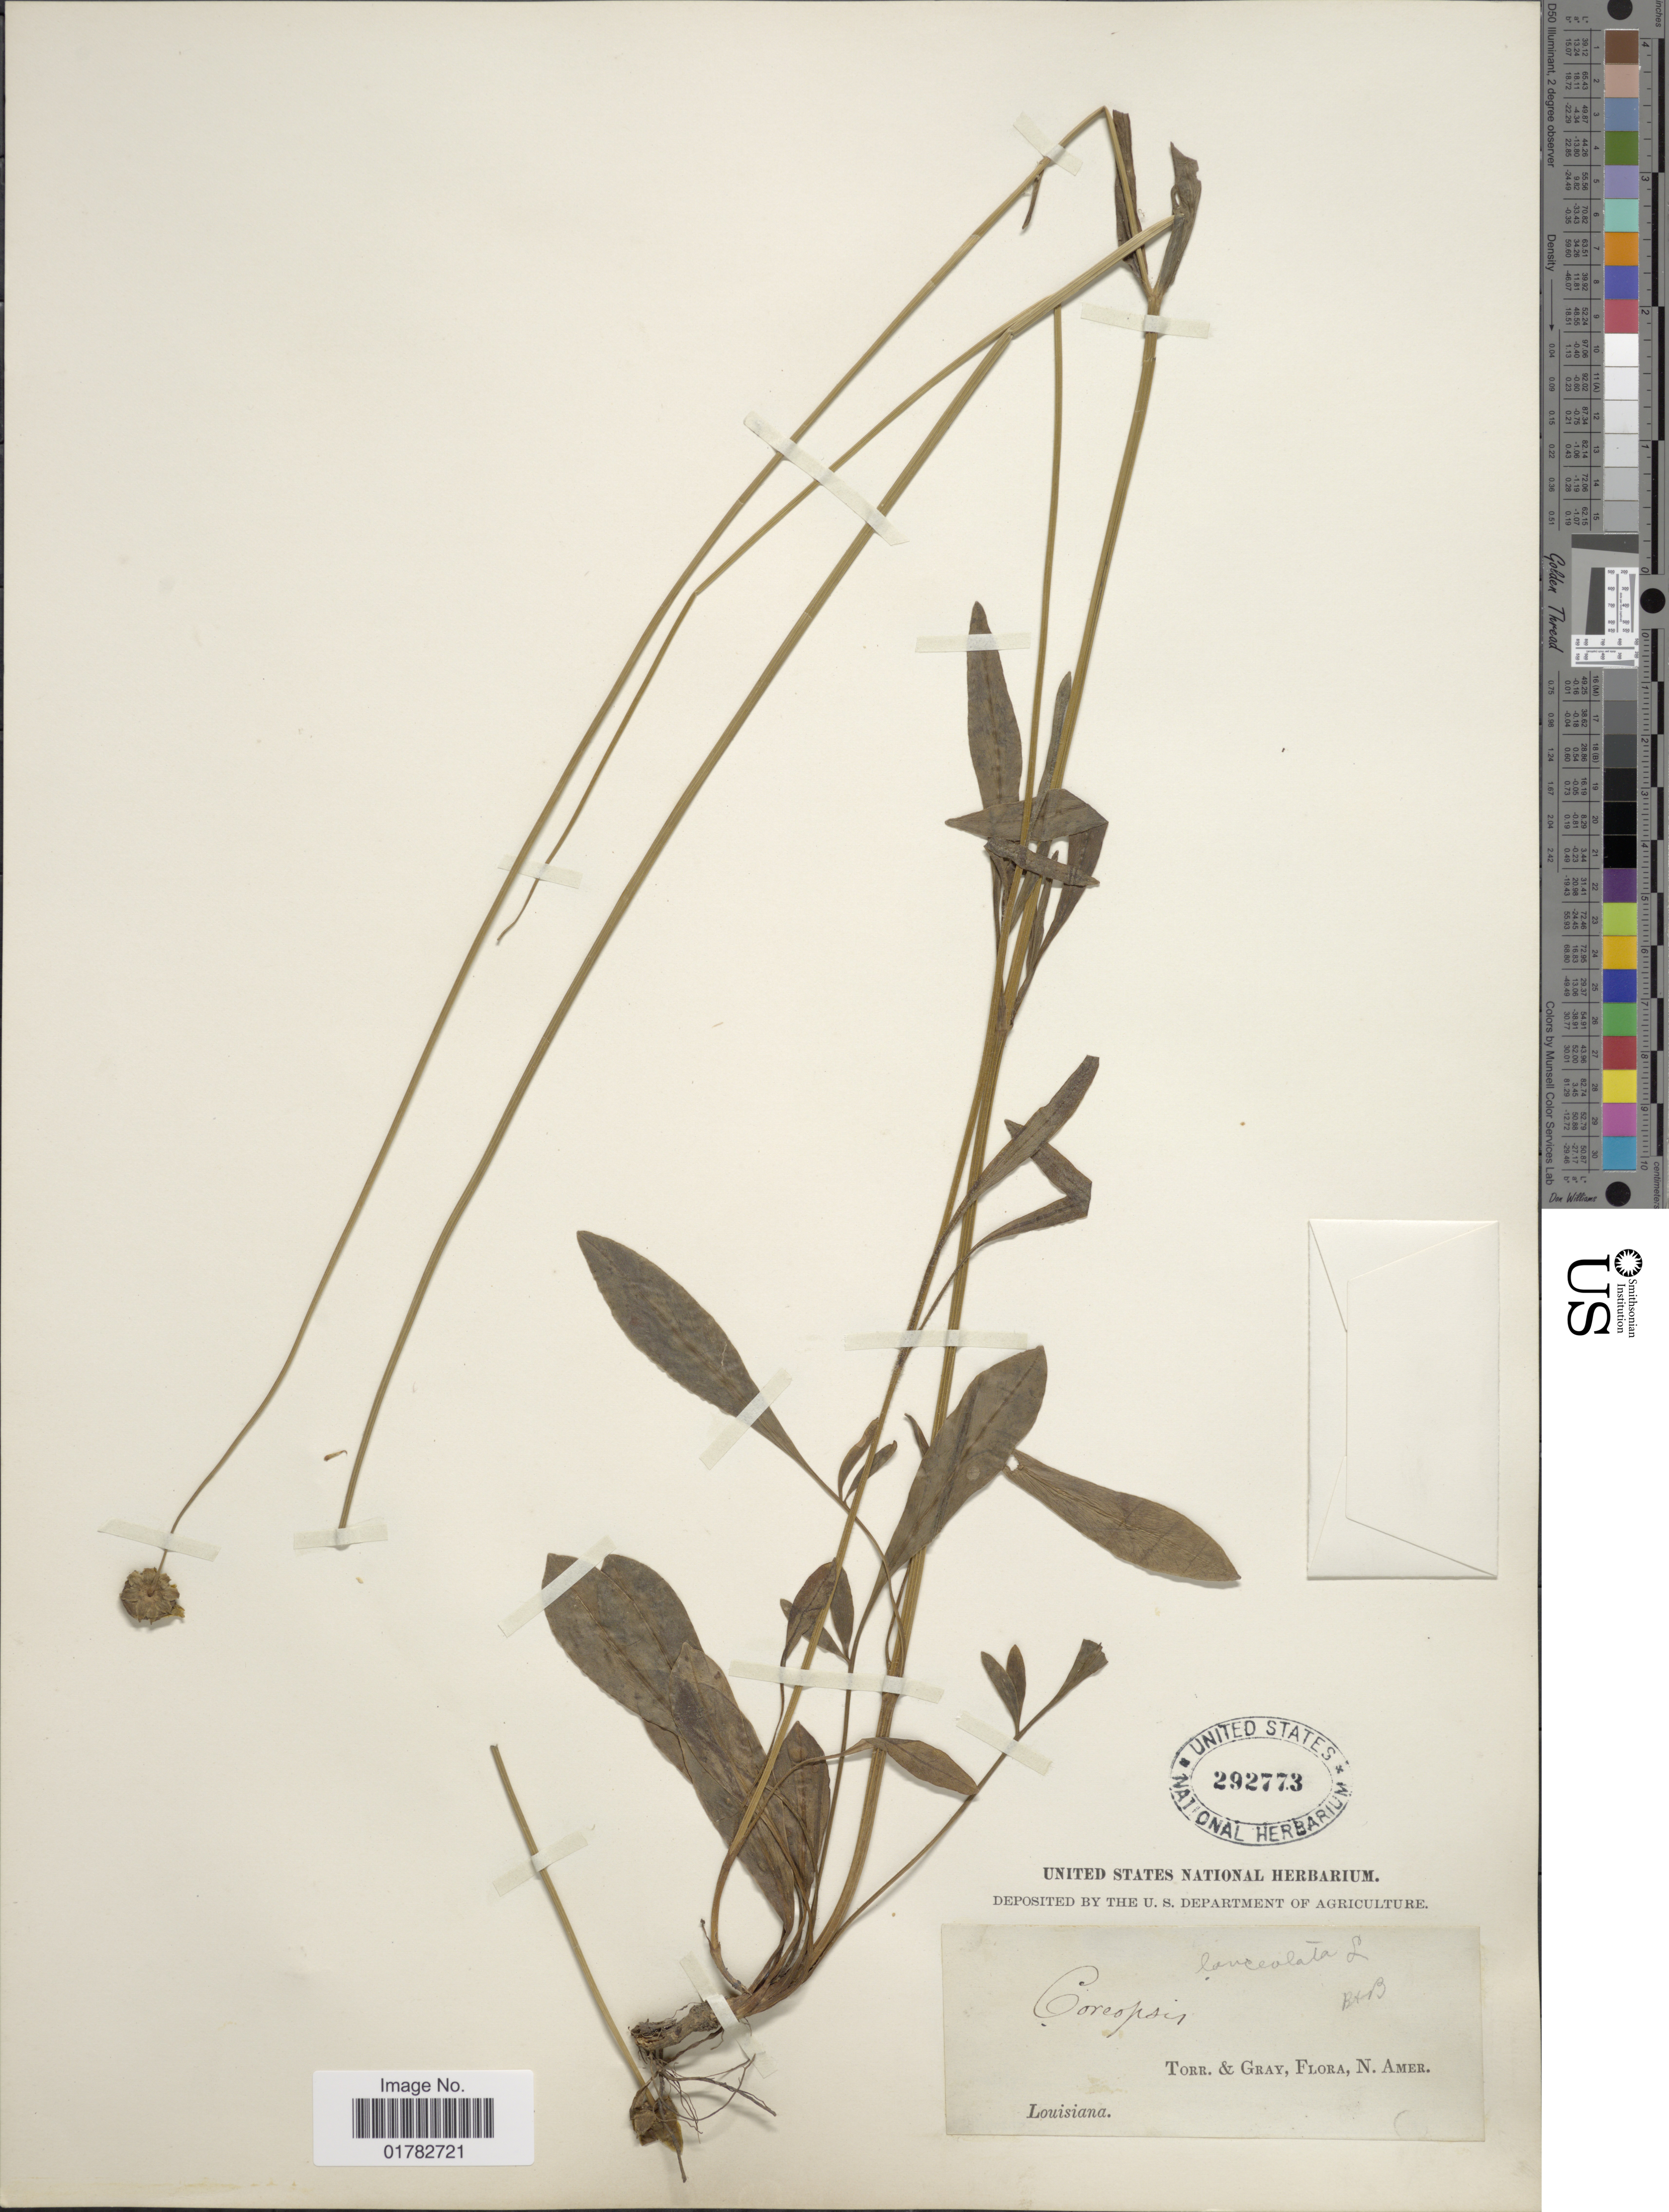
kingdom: Plantae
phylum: Tracheophyta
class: Magnoliopsida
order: Asterales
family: Asteraceae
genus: Coreopsis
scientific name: Coreopsis lanceolata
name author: L.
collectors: J. Torrey & -- Gray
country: United States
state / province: Louisiana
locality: N. Amer.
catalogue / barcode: US 292773